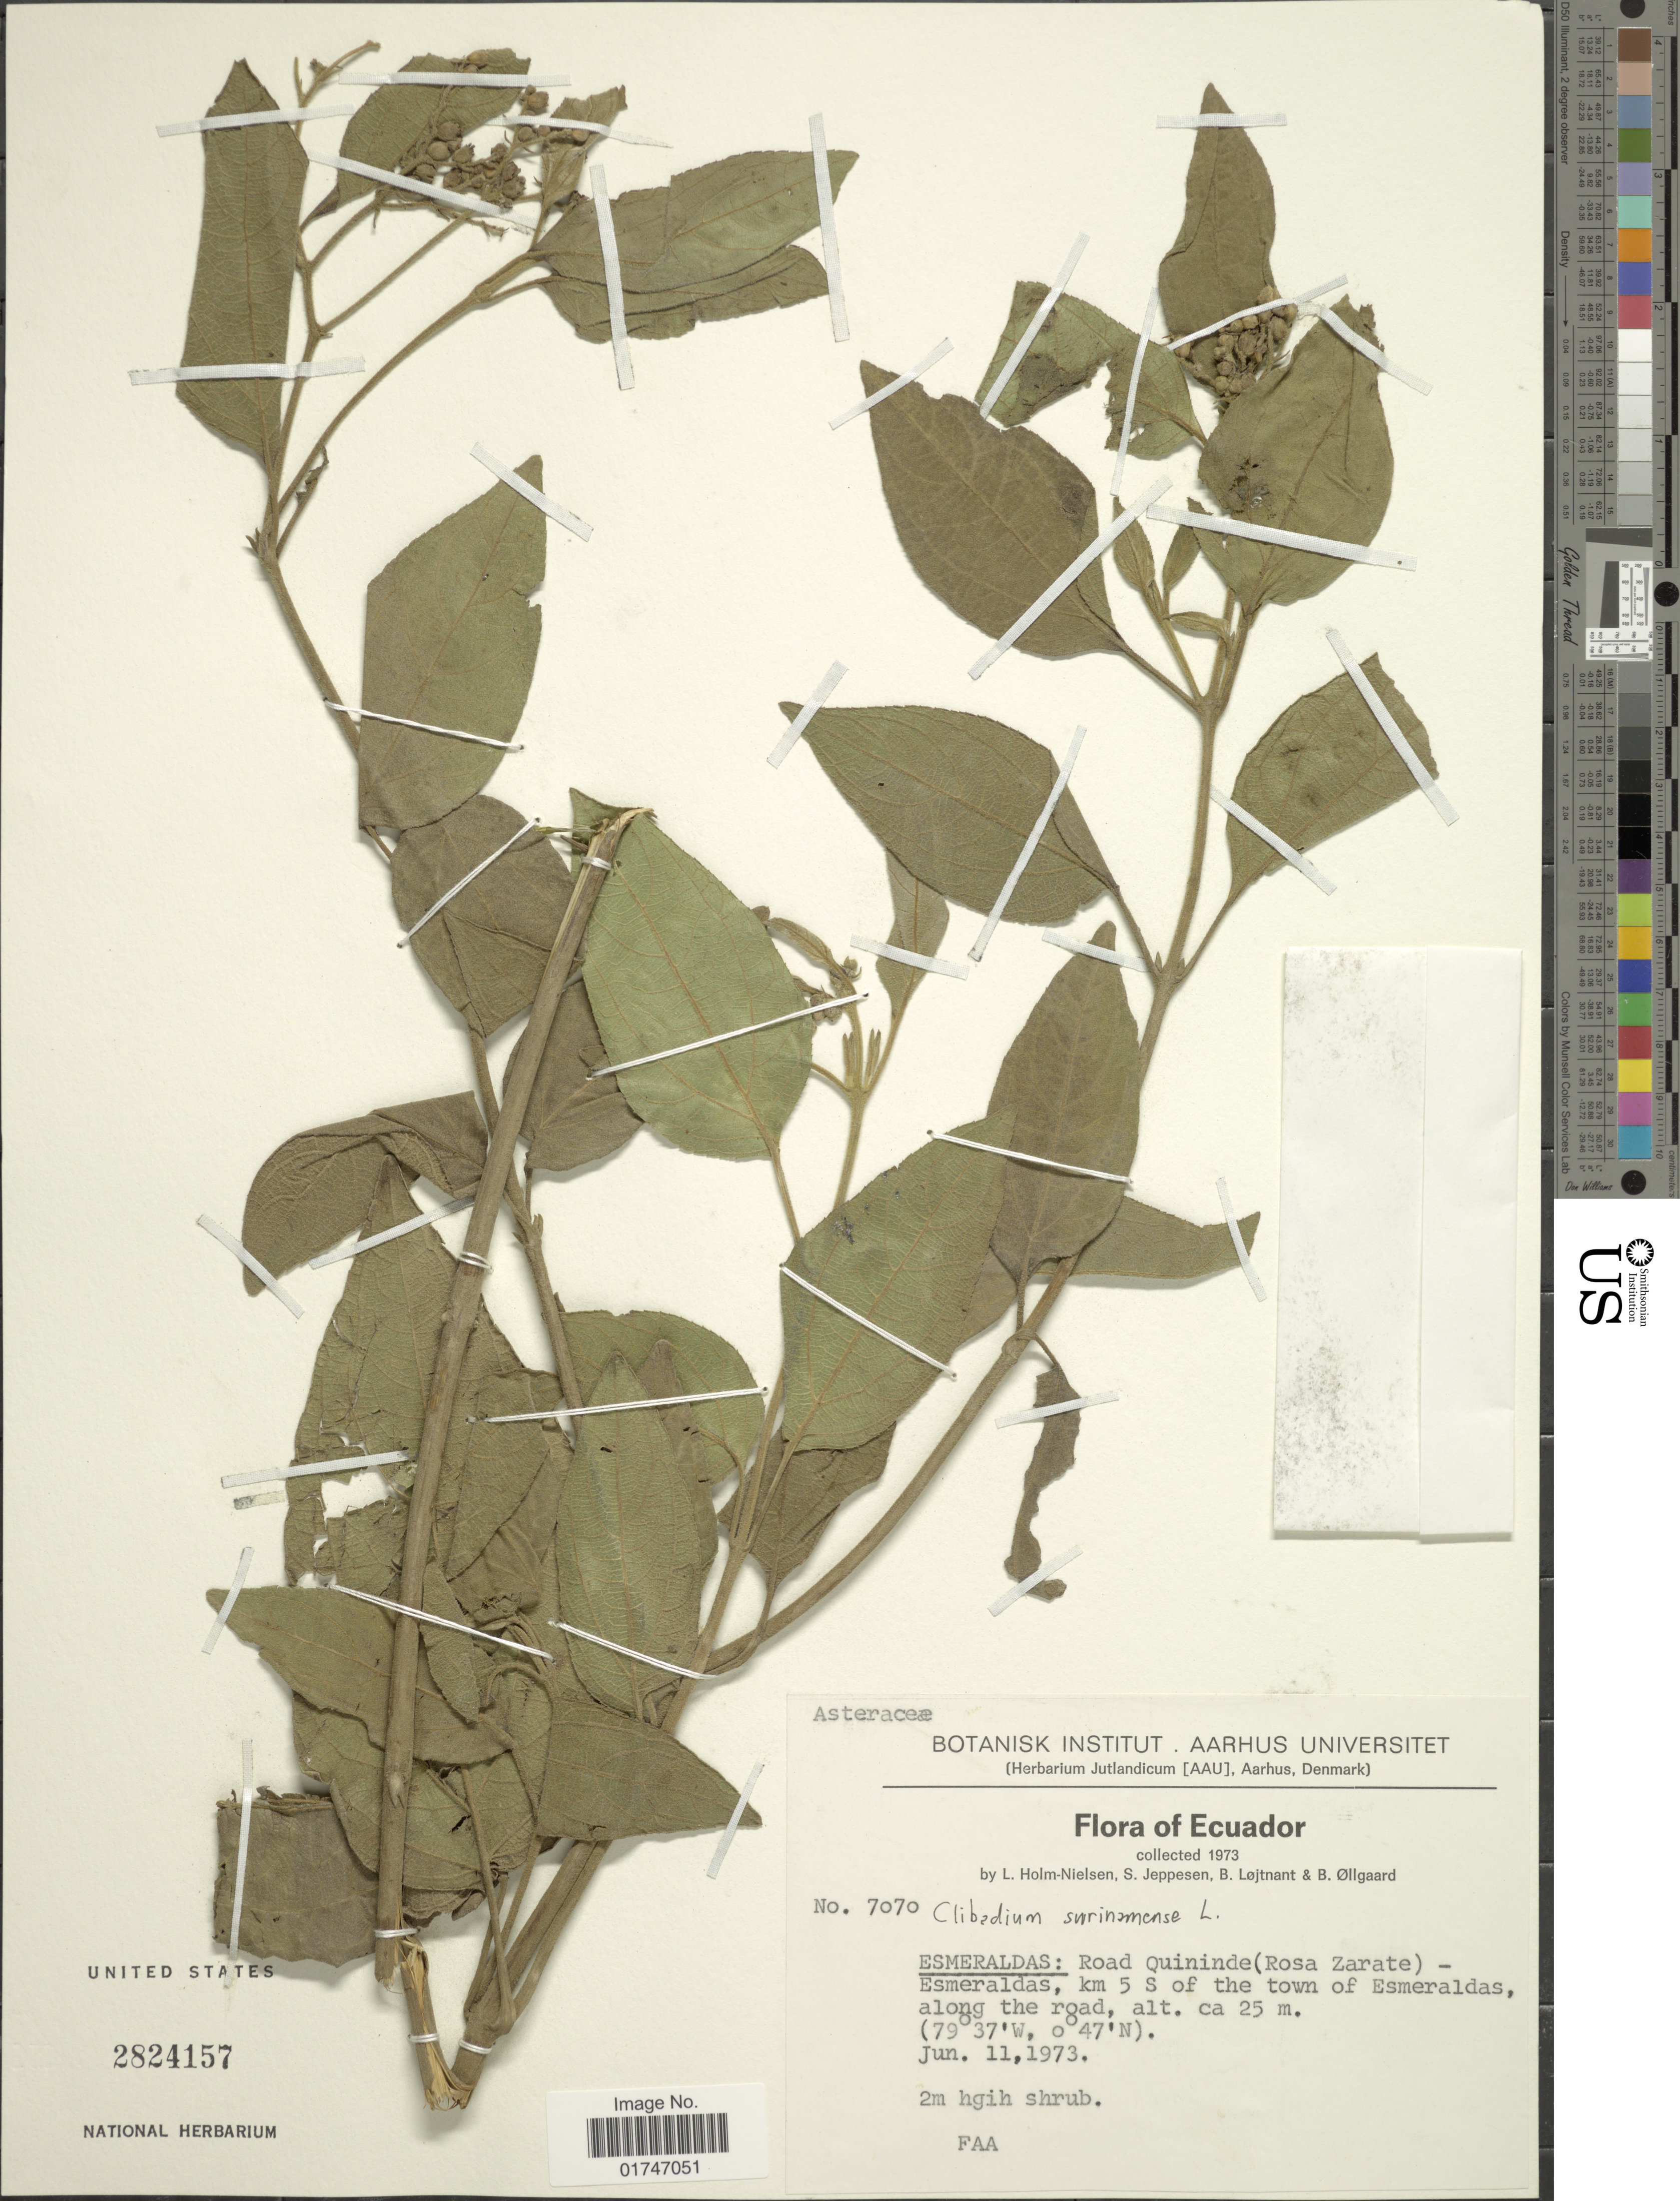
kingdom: Plantae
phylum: Tracheophyta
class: Magnoliopsida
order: Asterales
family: Asteraceae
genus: Clibadium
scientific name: Clibadium surinamense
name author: L.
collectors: L. B. Holm-Nielsen, S. Jeppesen, B. Löjtnant & B. Øllgaard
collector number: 7070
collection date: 1973-06-11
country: Ecuador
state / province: Esmeraldas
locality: Esmeraldas: Road Quininde (Rosa Zarate) - Esmeraldas, km 5 S of the town of Esmeraldas, along the road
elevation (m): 25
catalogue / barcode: US 2824157